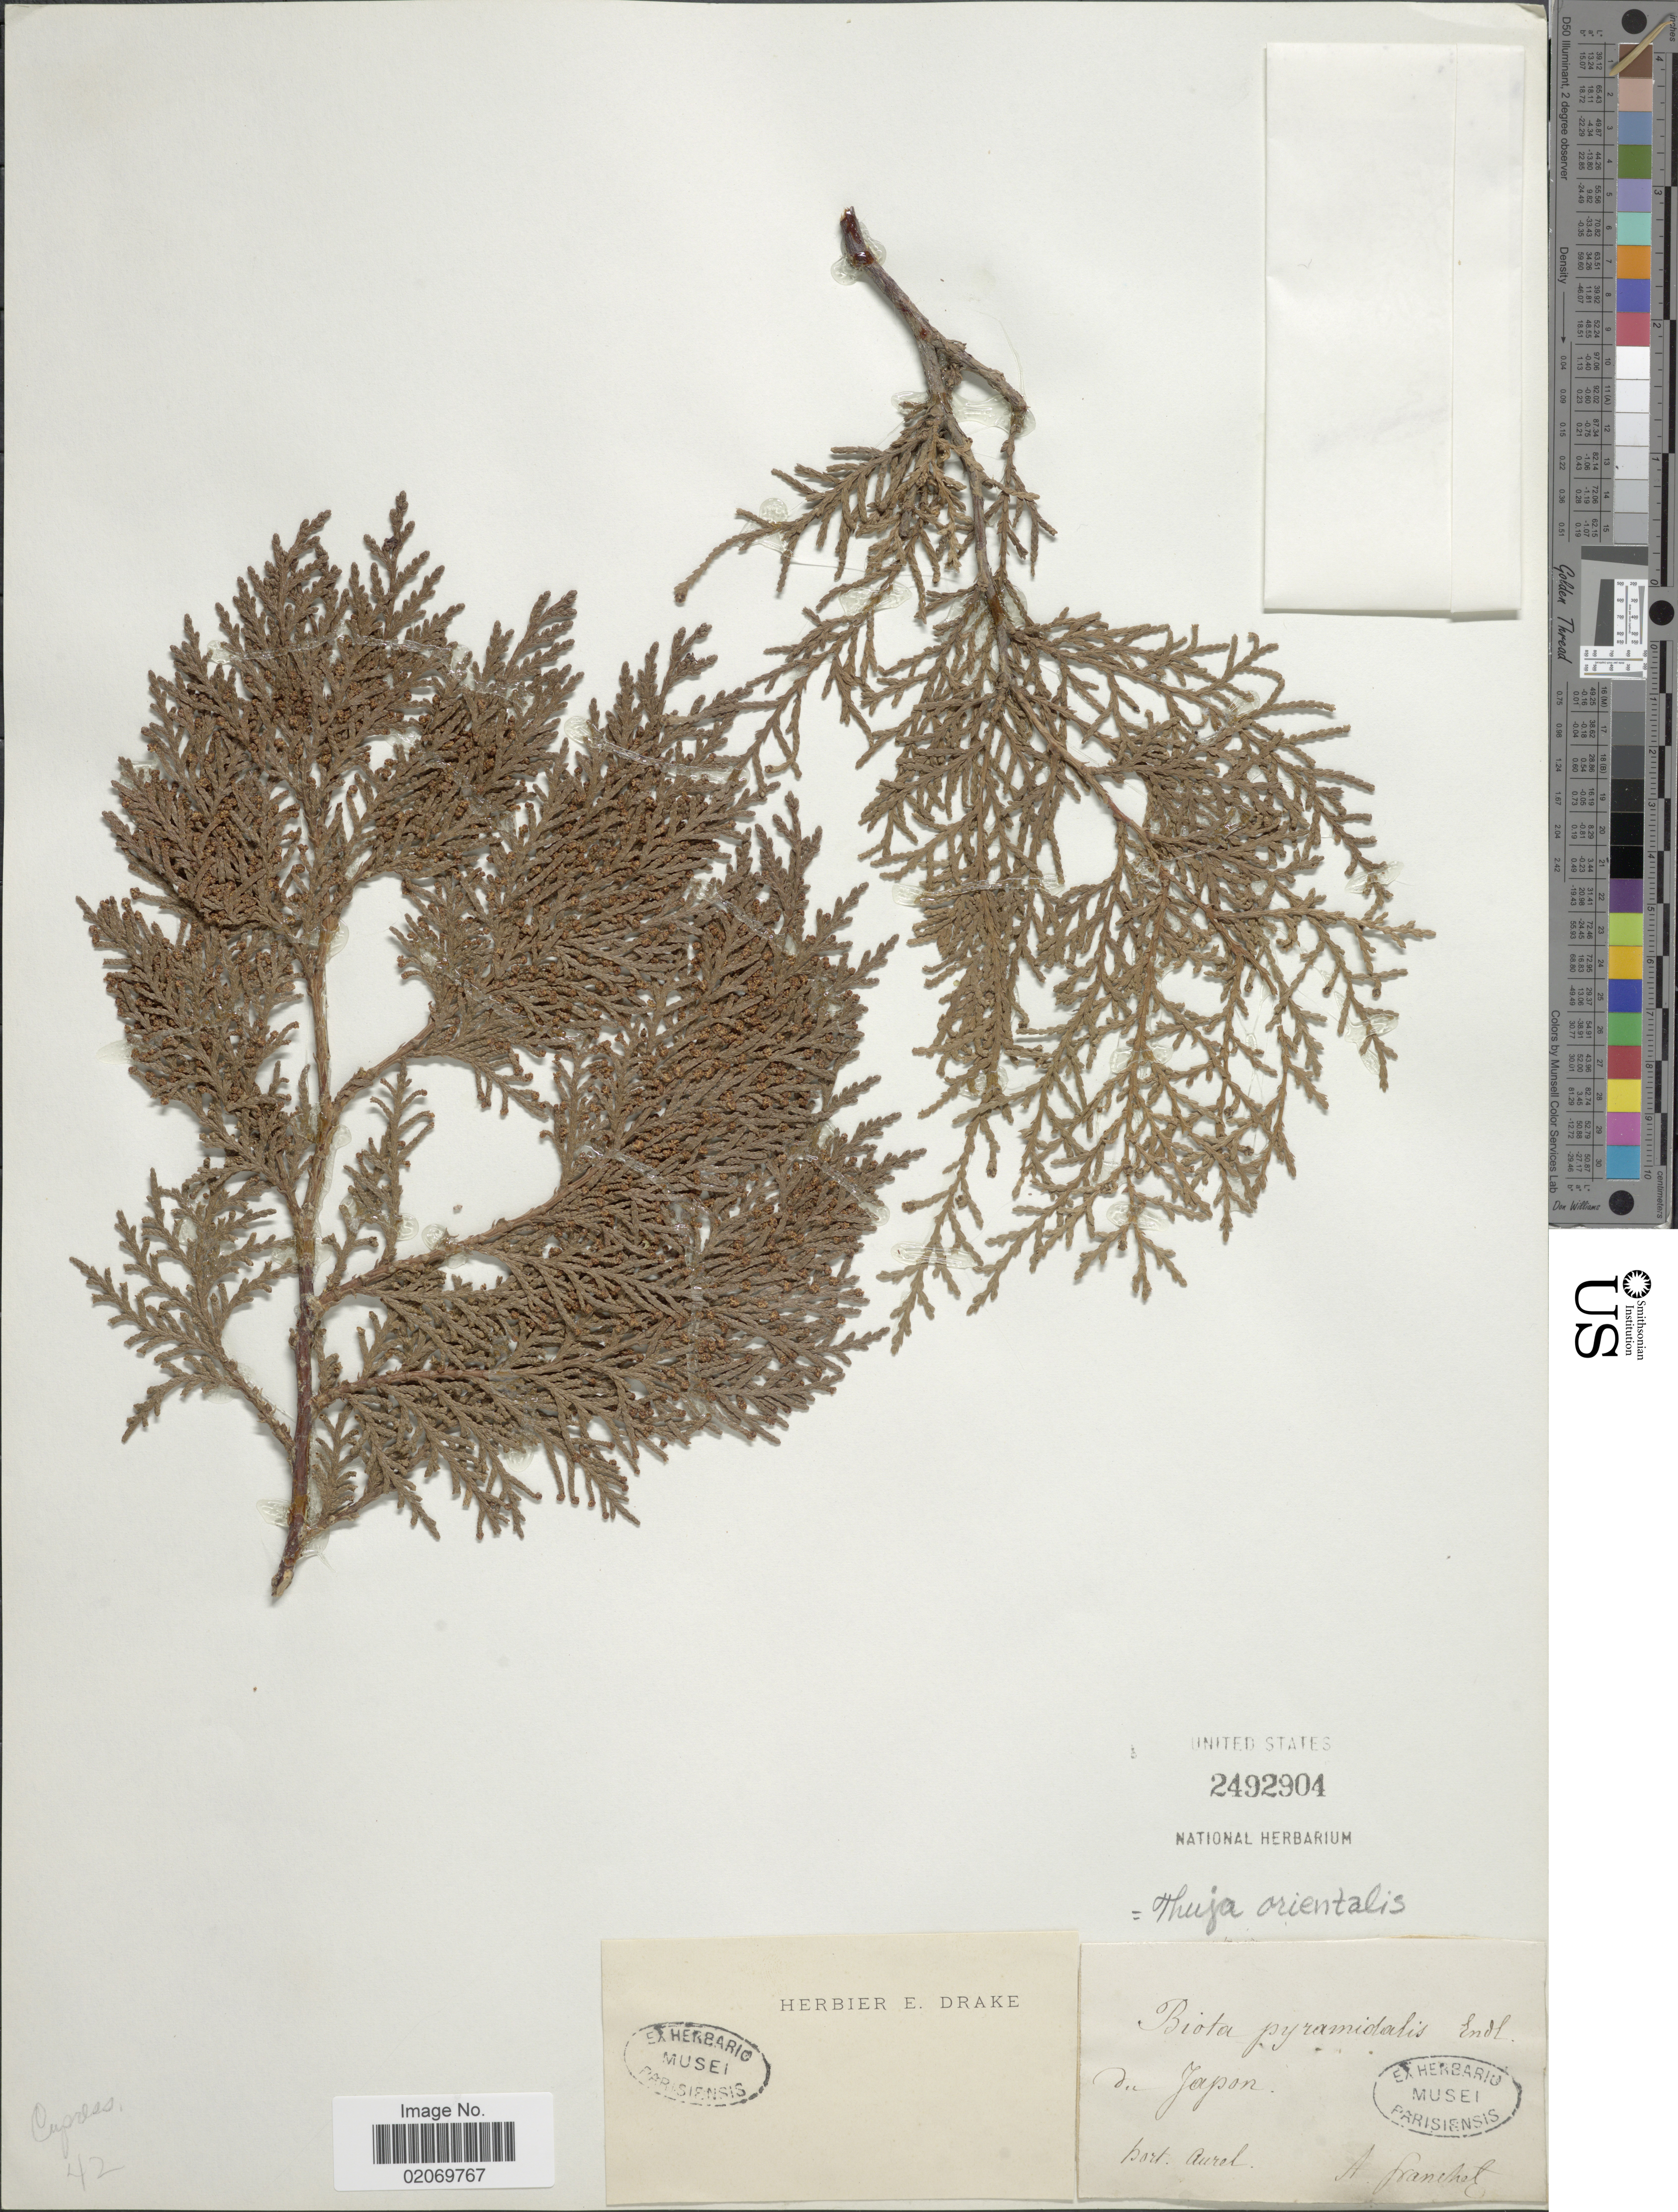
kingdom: Plantae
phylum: Tracheophyta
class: Pinopsida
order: Pinales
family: Cupressaceae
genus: Thuja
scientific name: Thuja orientalis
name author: L.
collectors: A. R. Franchet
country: Japan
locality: Hort Aurel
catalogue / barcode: US 24920904